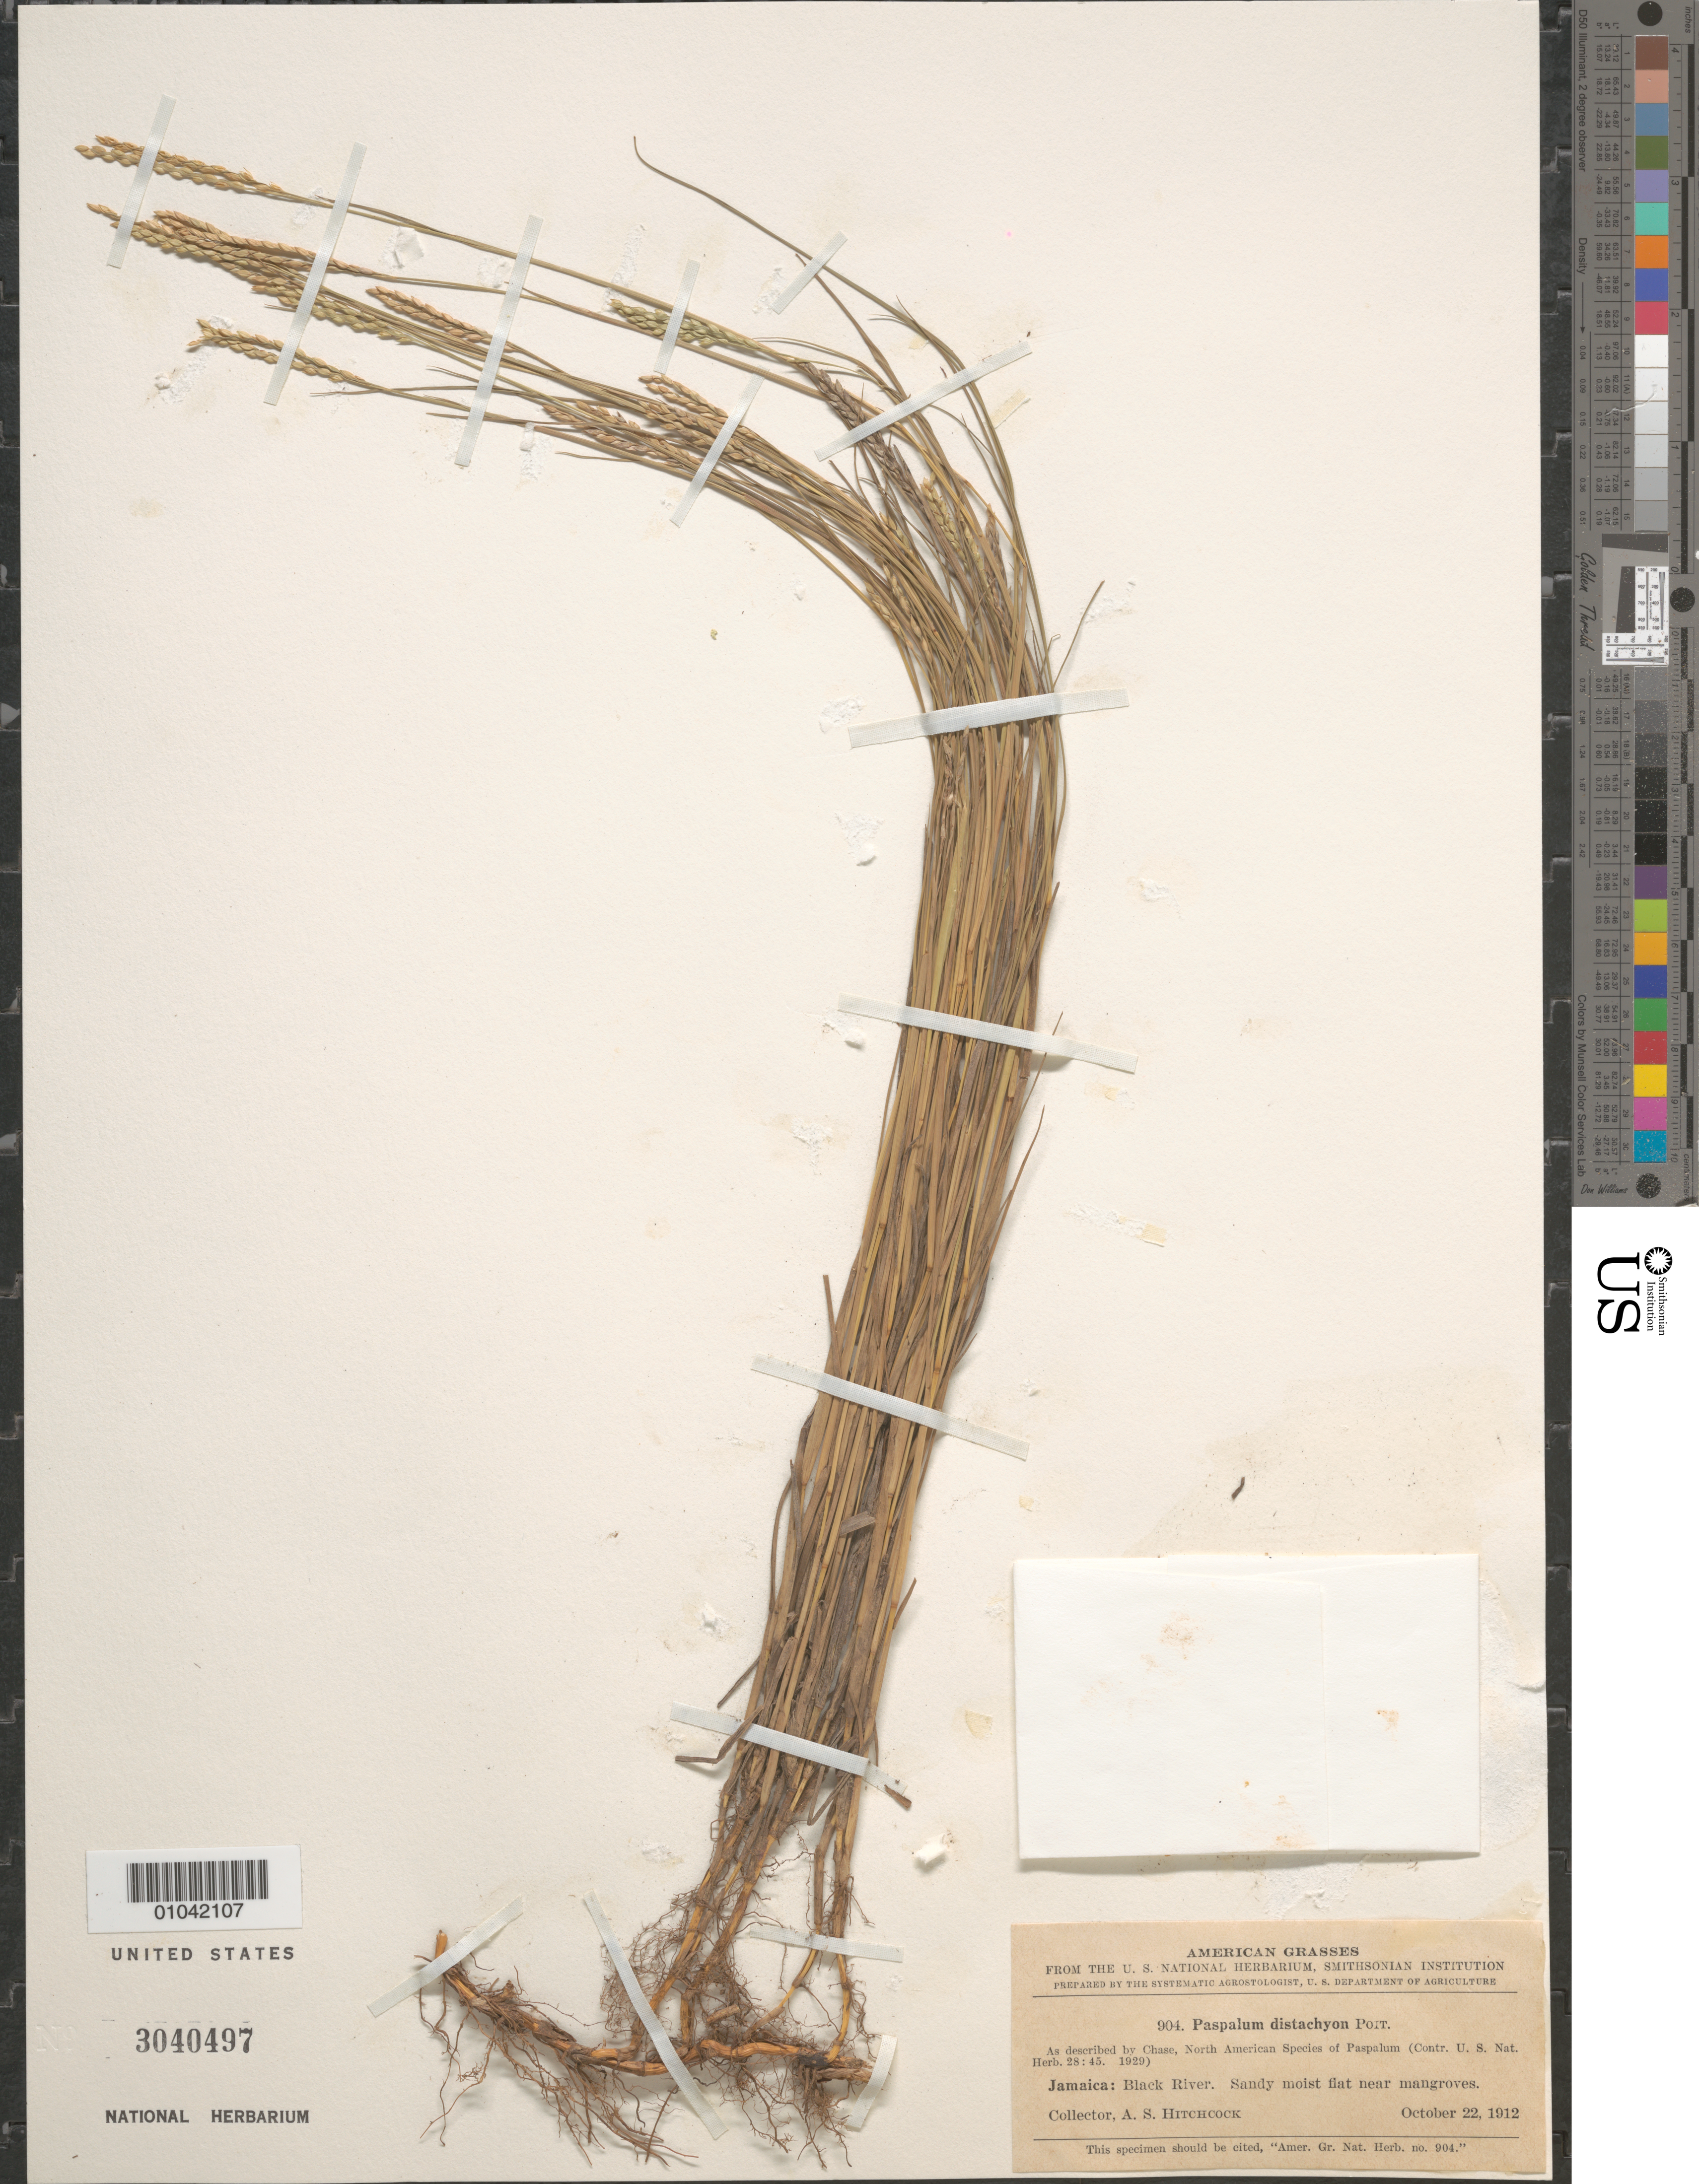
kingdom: Plantae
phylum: Tracheophyta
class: Liliopsida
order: Poales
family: Poaceae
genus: Paspalum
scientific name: Paspalum paspalodes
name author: (Michx.) Scribn.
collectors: A. S. Hitchcock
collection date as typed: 22 Oct 1912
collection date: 1912-10-22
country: Jamaica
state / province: Saint Elizabeth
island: Jamaica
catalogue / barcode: US 3040497